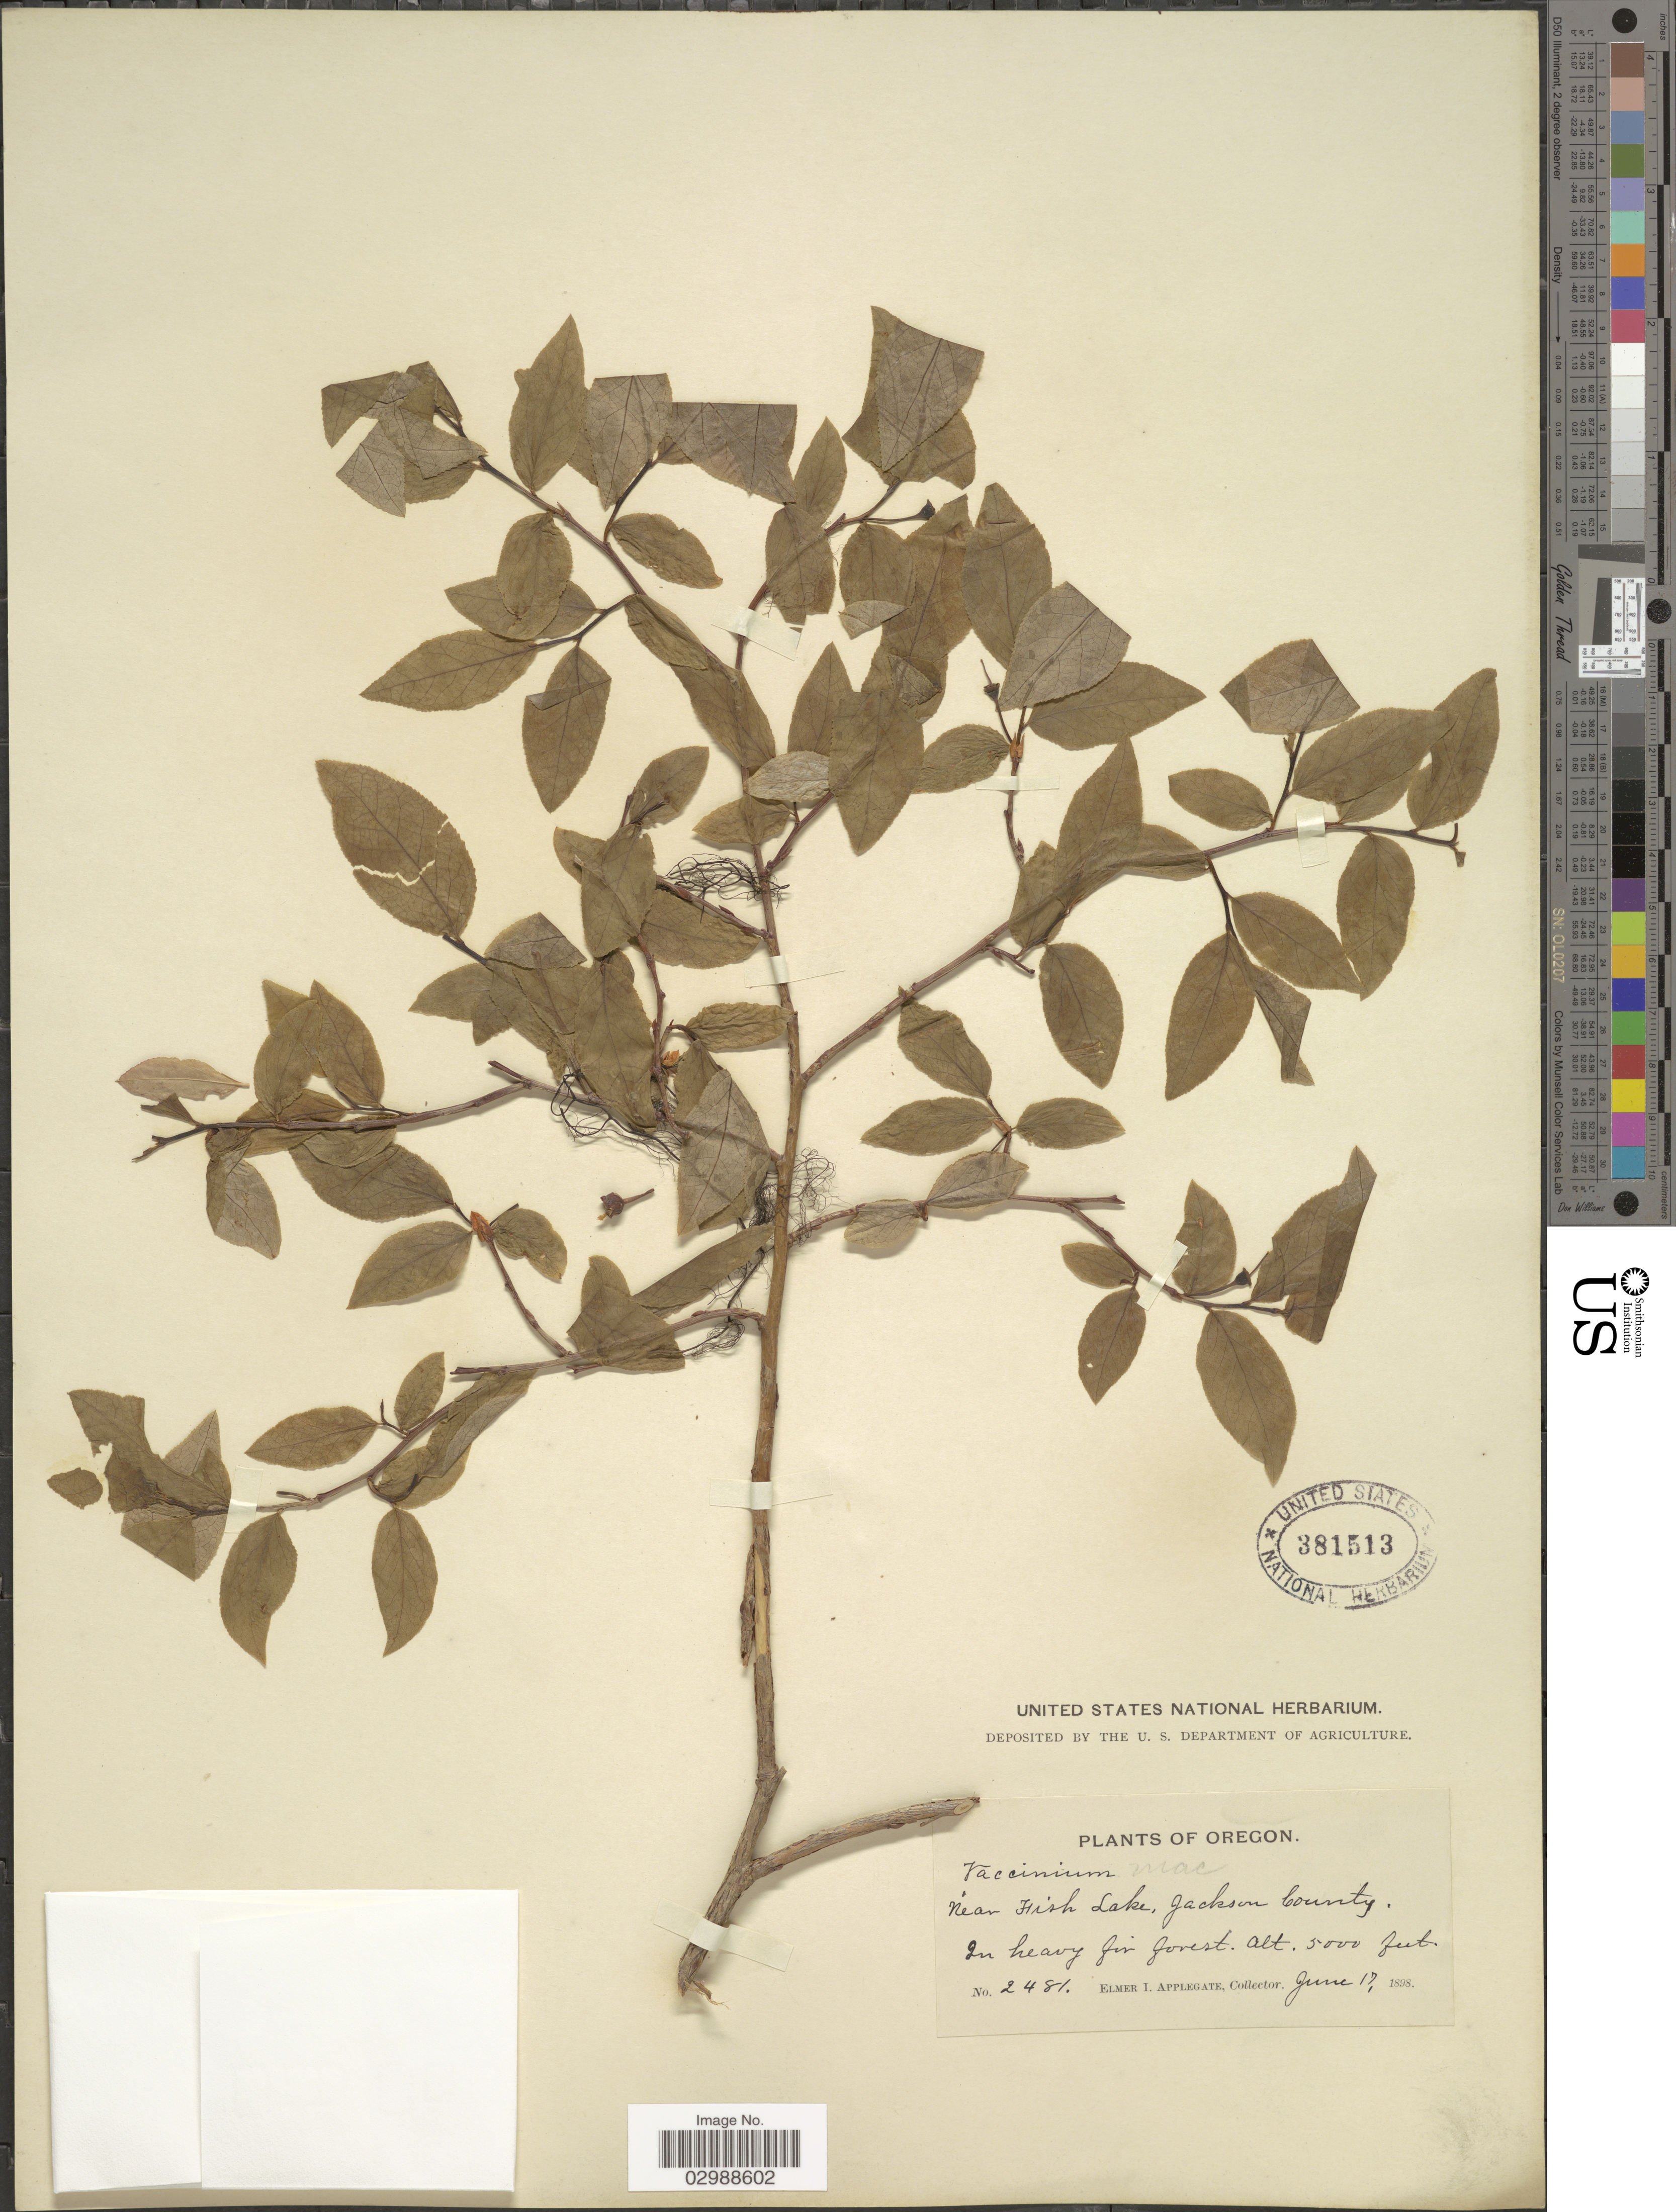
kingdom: Plantae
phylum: Tracheophyta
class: Magnoliopsida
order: Ericales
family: Ericaceae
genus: Vaccinium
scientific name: Vaccinium membranaceum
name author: Douglas ex Torr.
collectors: E. I. Applegate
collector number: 2481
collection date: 1898-06-17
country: United States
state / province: Oregon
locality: Near Fish Lake, Jackson County.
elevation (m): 1524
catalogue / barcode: US 381513